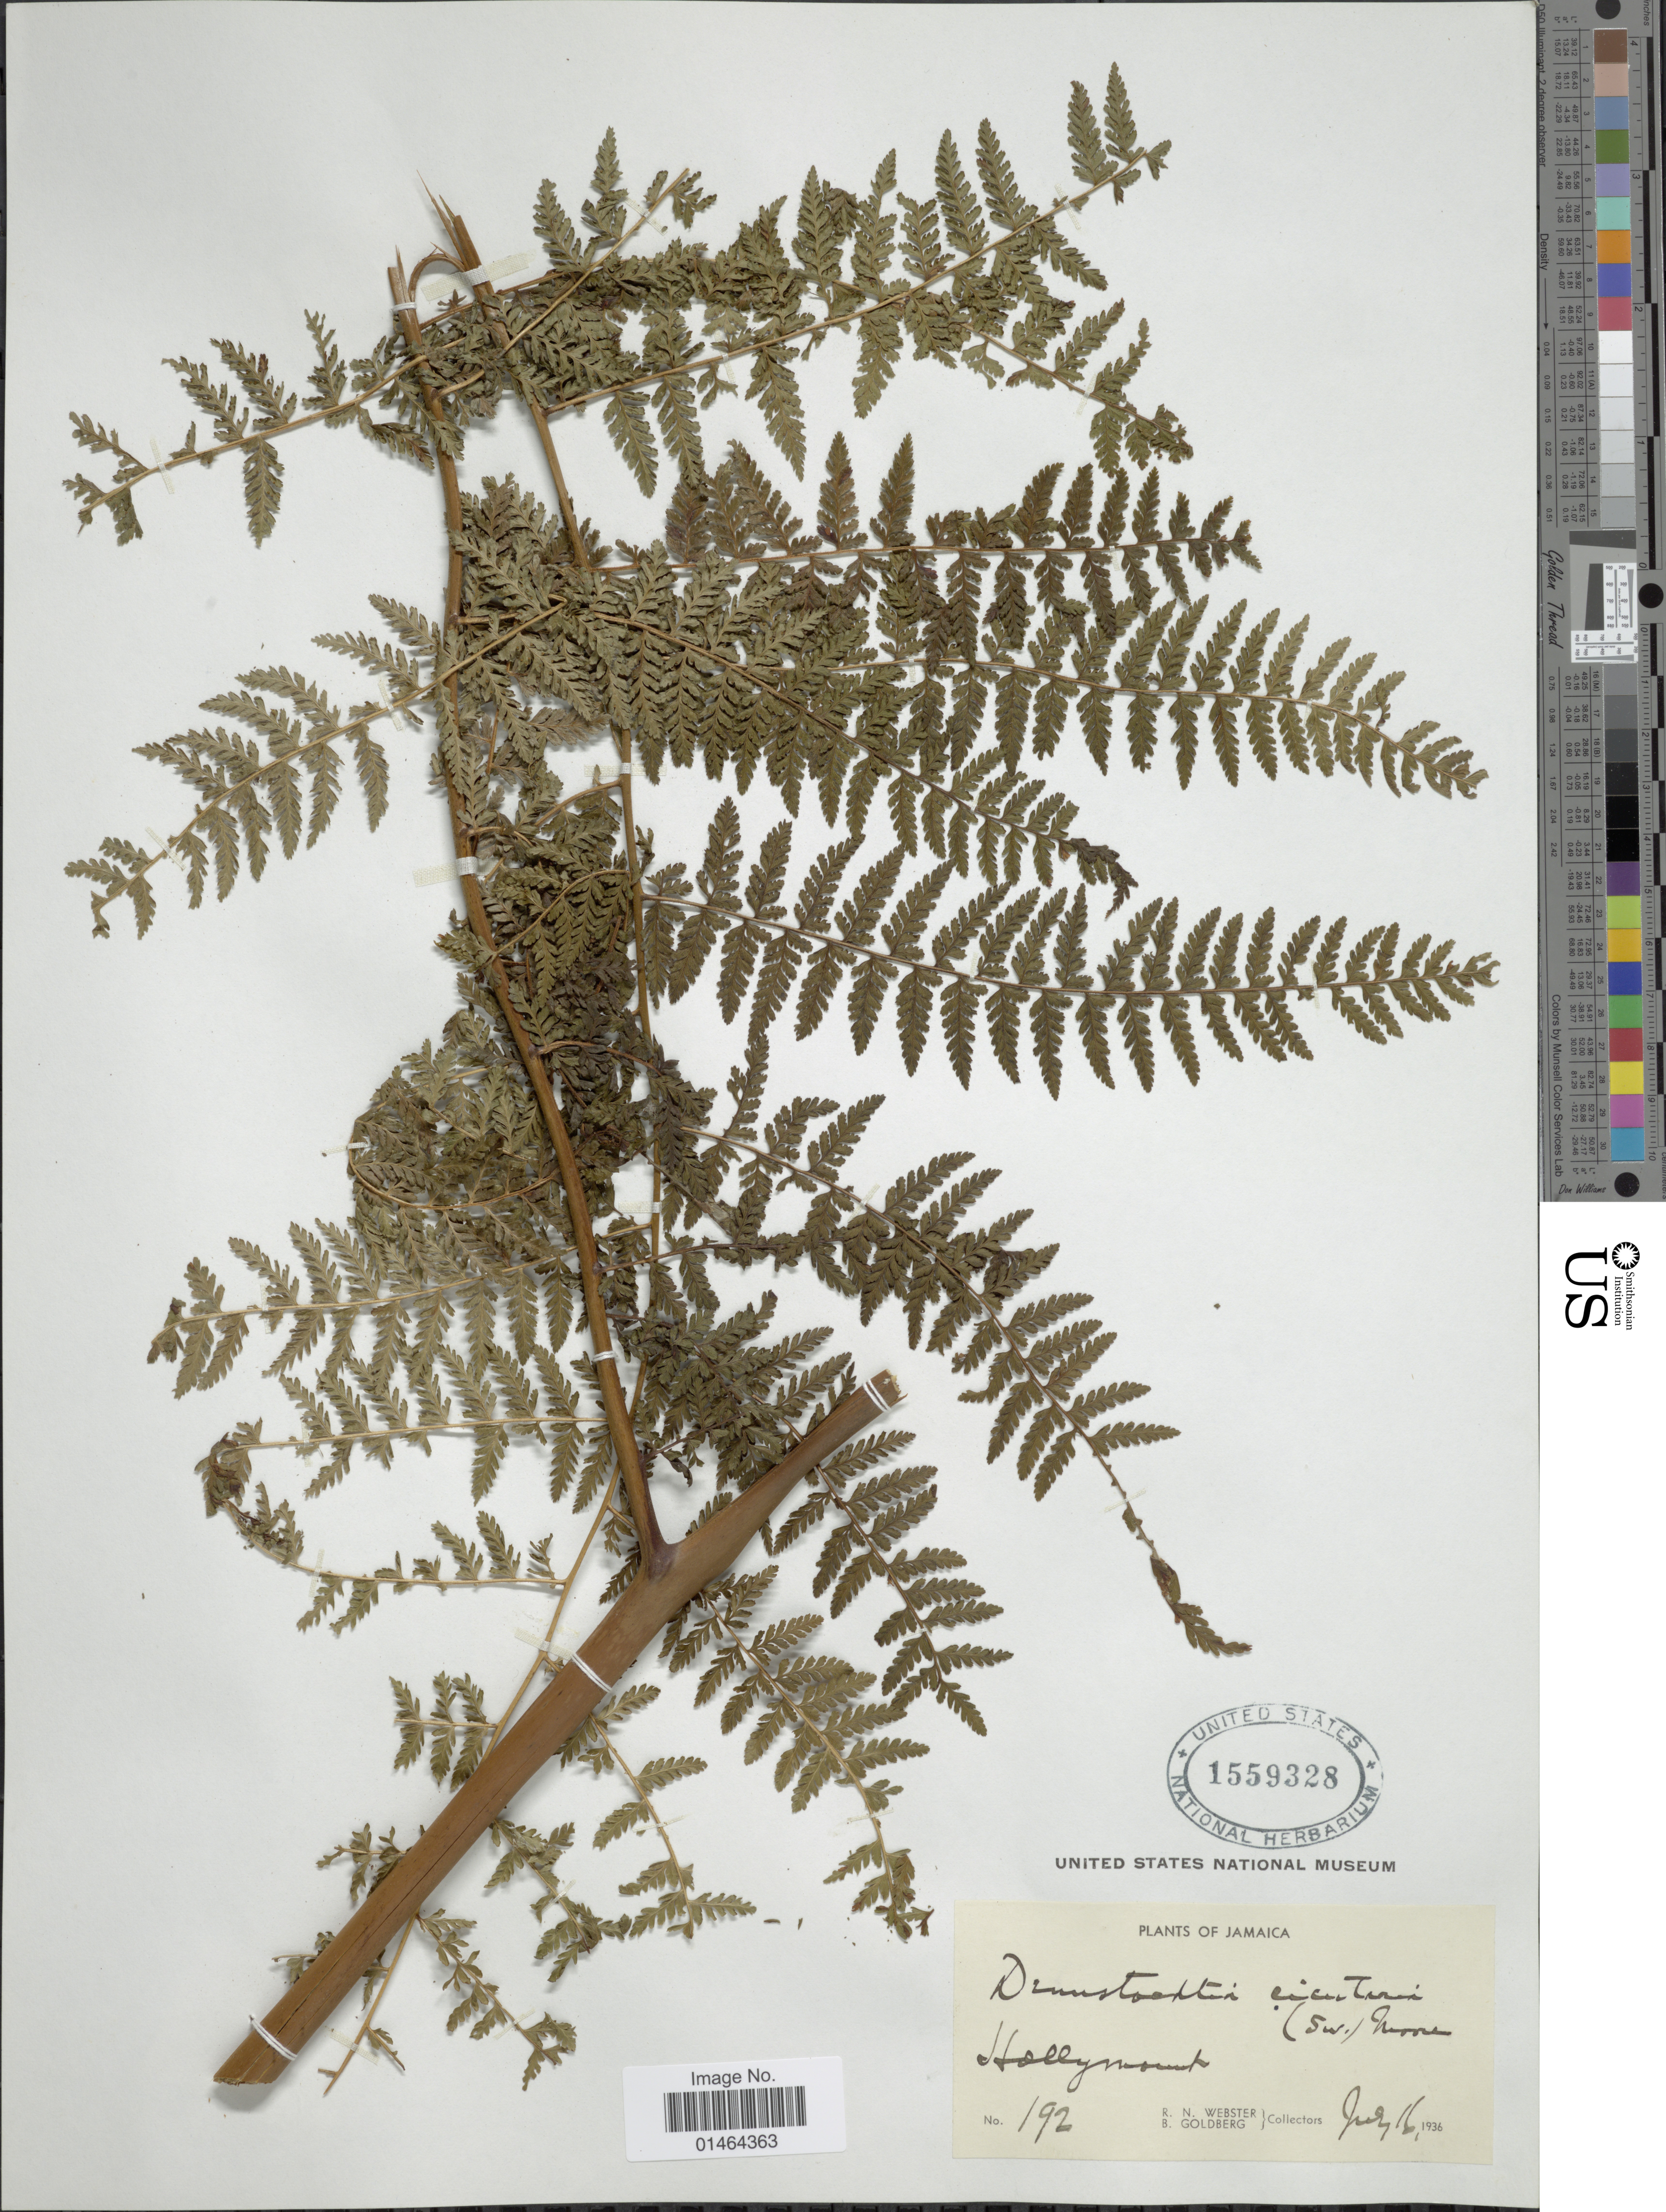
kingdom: Plantae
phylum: Tracheophyta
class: Polypodiopsida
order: Polypodiales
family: Dennstaedtiaceae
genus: Dennstaedtia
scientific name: Dennstaedtia cicutaria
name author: (Sw.) T. Moore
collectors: R. N. Webster & B. Goldberg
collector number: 192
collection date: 1936-07-16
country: Jamaica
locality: Hollymount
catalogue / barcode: US 1559328